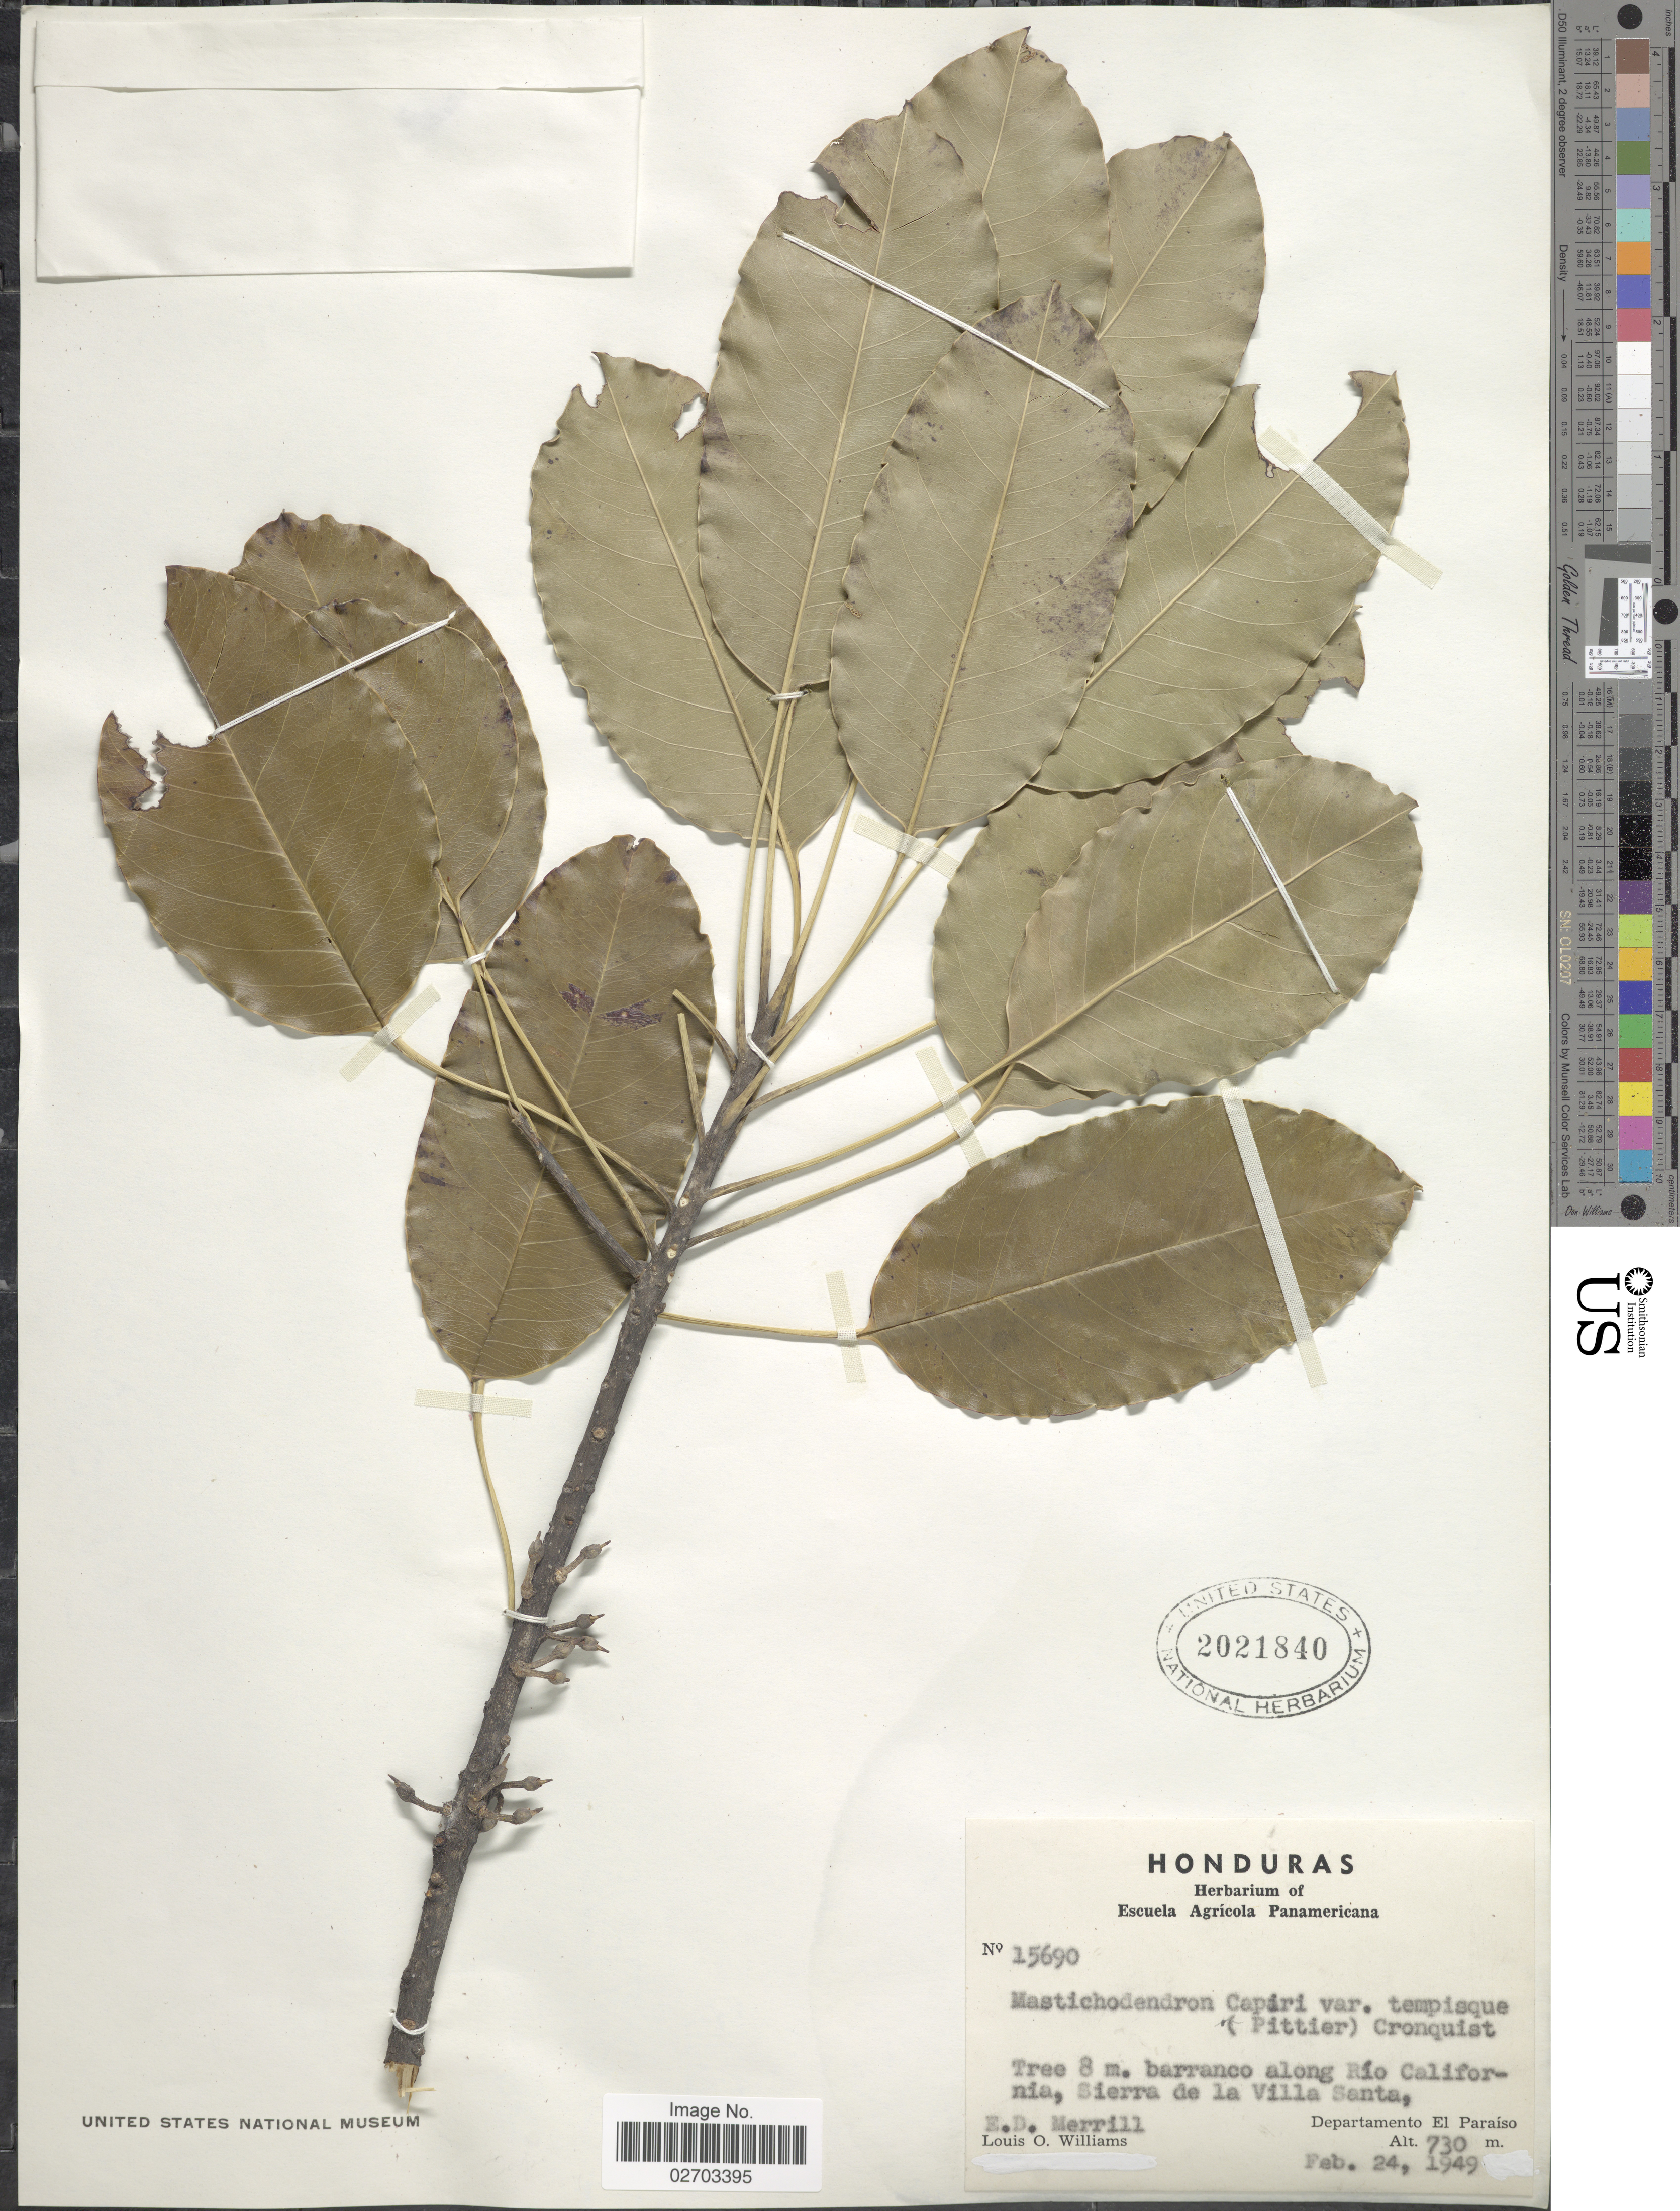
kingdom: Plantae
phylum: Tracheophyta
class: Magnoliopsida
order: Ericales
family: Sapotaceae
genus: Sideroxylon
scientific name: Sideroxylon capiri subsp. tempisque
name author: (Pittier) T.D. Penn.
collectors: E. D. Merrill & L. O. Williams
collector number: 15690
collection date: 1949-02-24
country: Honduras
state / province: El Paraíso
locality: Tree 8 m. barranco along Rio California, Sierra de la Villa Santa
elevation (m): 730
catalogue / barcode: US 2021840